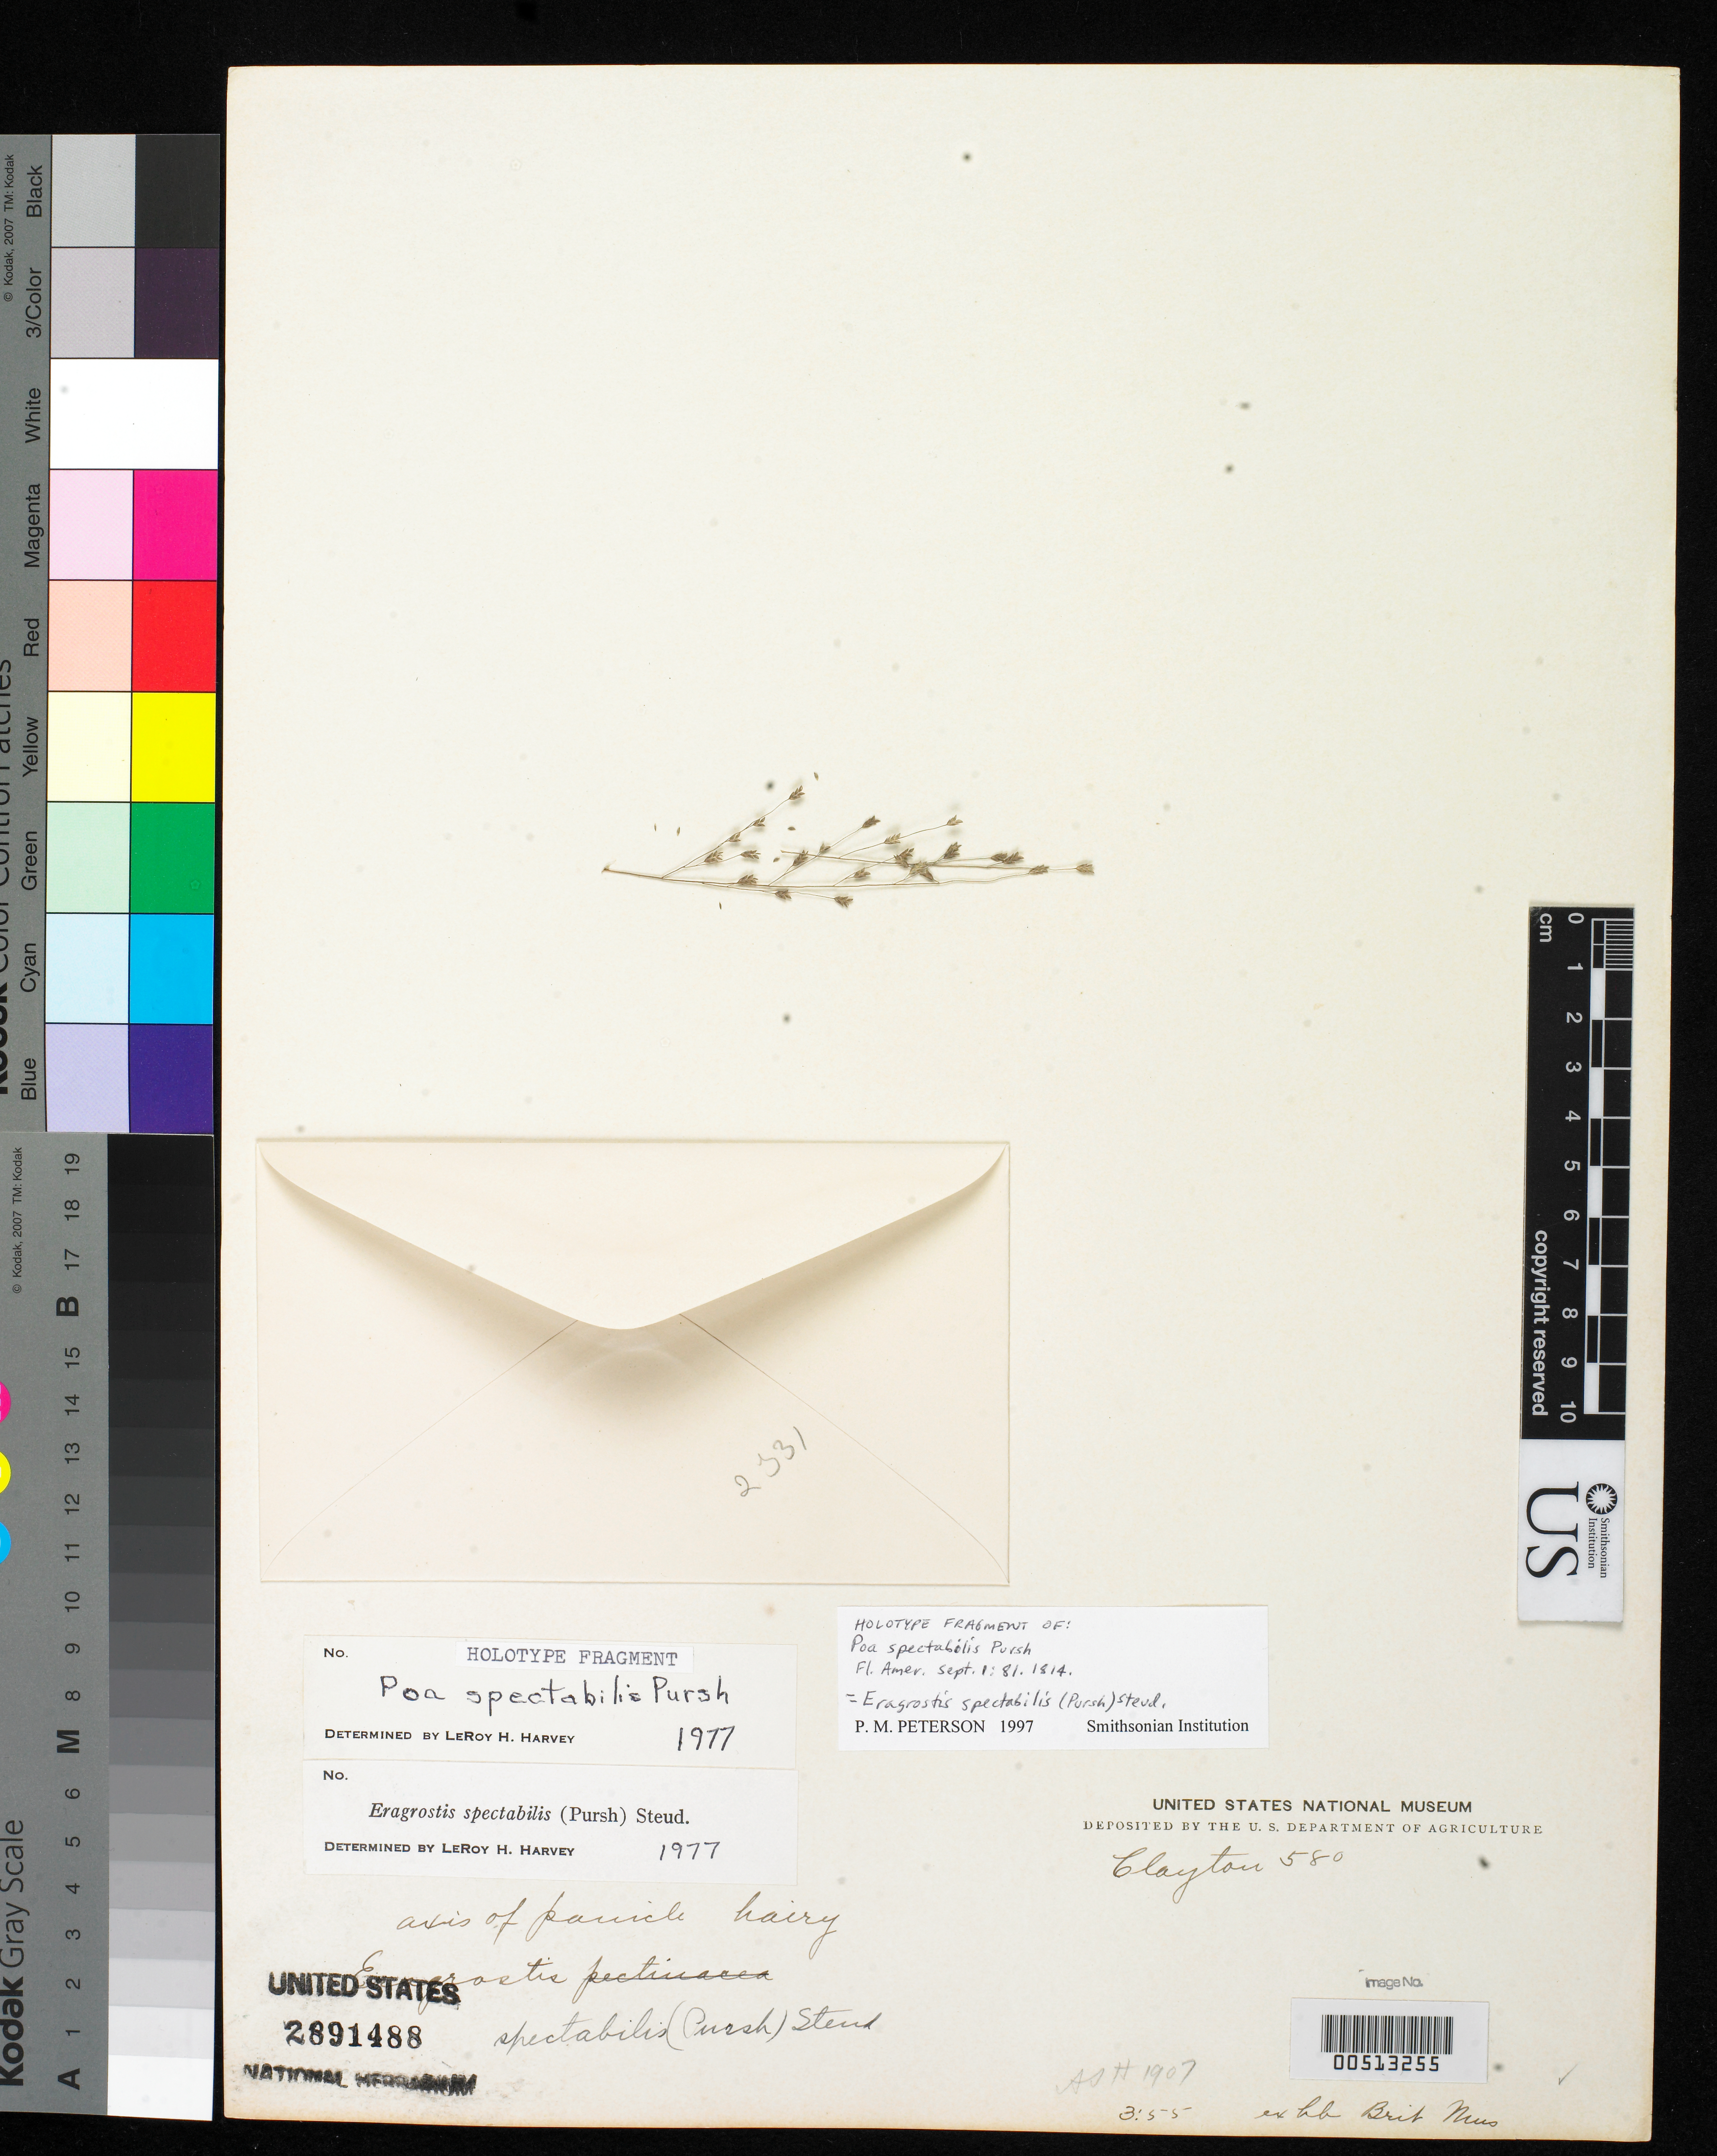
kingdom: Plantae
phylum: Tracheophyta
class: Liliopsida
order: Poales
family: Poaceae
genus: Poa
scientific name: Poa spectabilis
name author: Pursh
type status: Isolectotype; Original Material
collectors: J. Clayton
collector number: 580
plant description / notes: Fragmentary material of type (?) collection ex herb. British Museum. Not a type, according to annotation by R. Soreng (2019) but see Weakley et al. 2018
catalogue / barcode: US 2891488